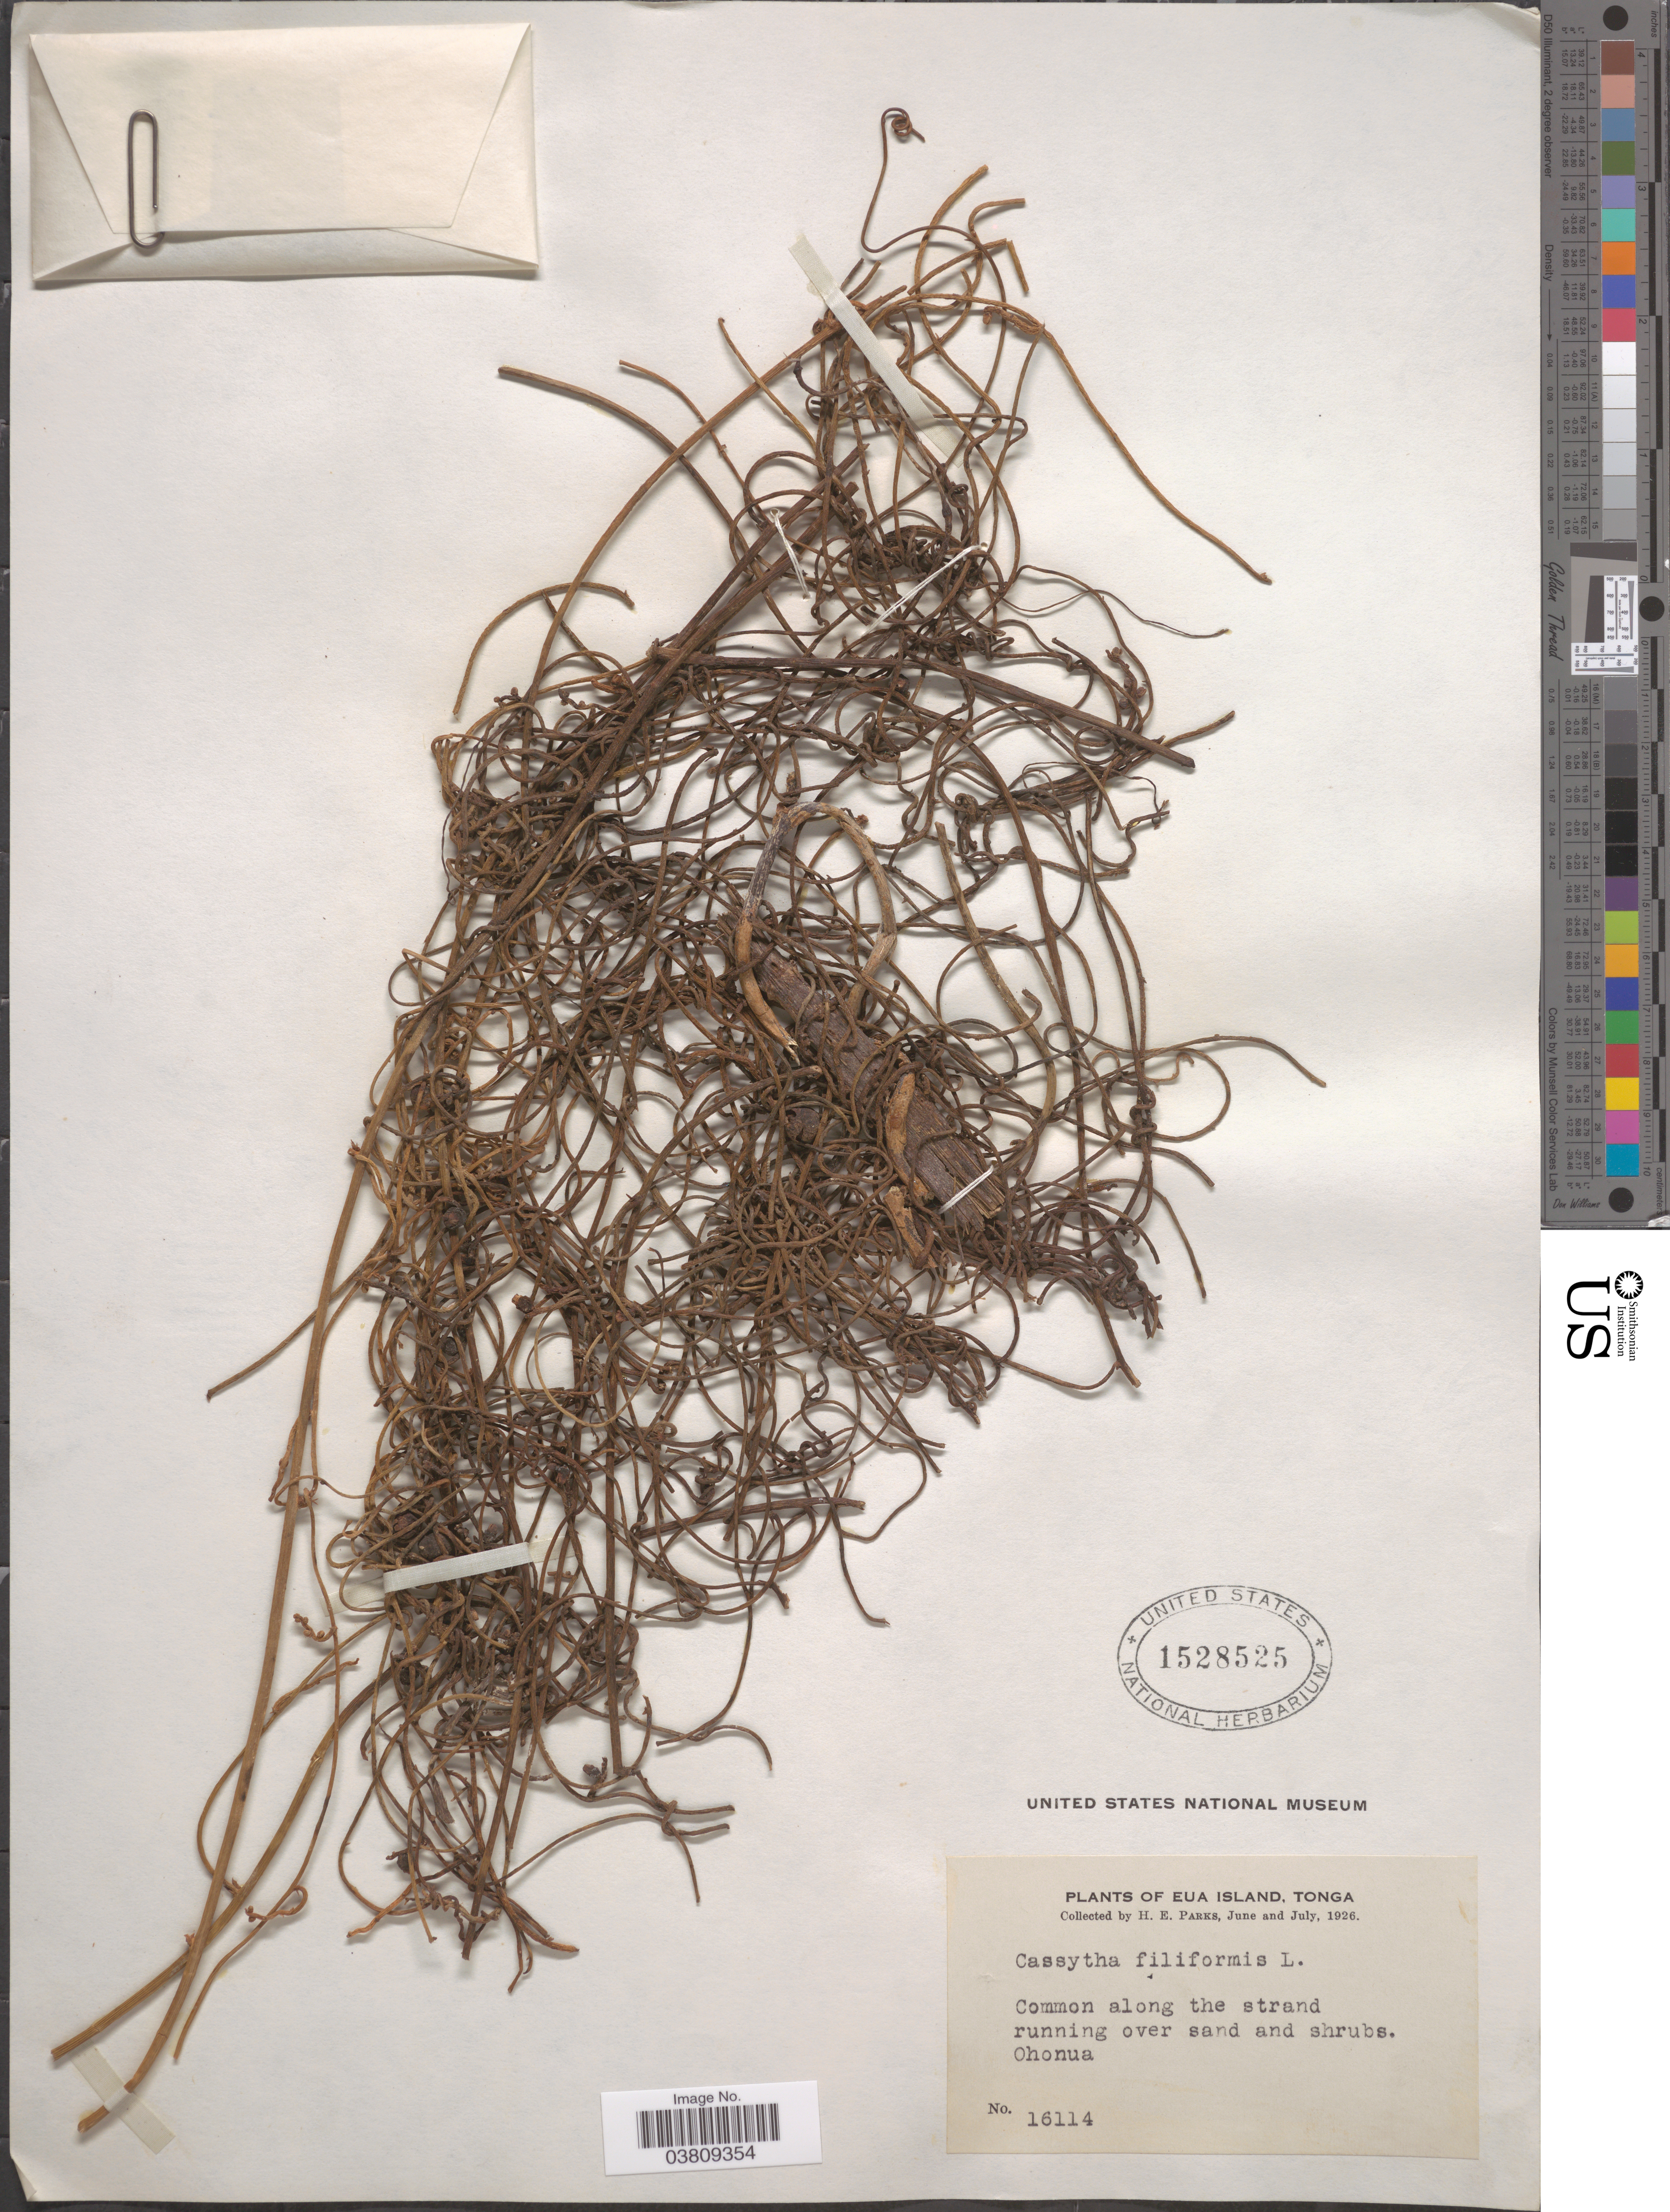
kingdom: Plantae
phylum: Tracheophyta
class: Magnoliopsida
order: Laurales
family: Lauraceae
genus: Cassytha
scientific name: Cassytha filiformis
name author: L.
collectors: H. E. Parks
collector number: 16114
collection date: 1926-06/1926-07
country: Tonga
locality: Eua Island. Ohonua.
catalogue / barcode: US 1528525